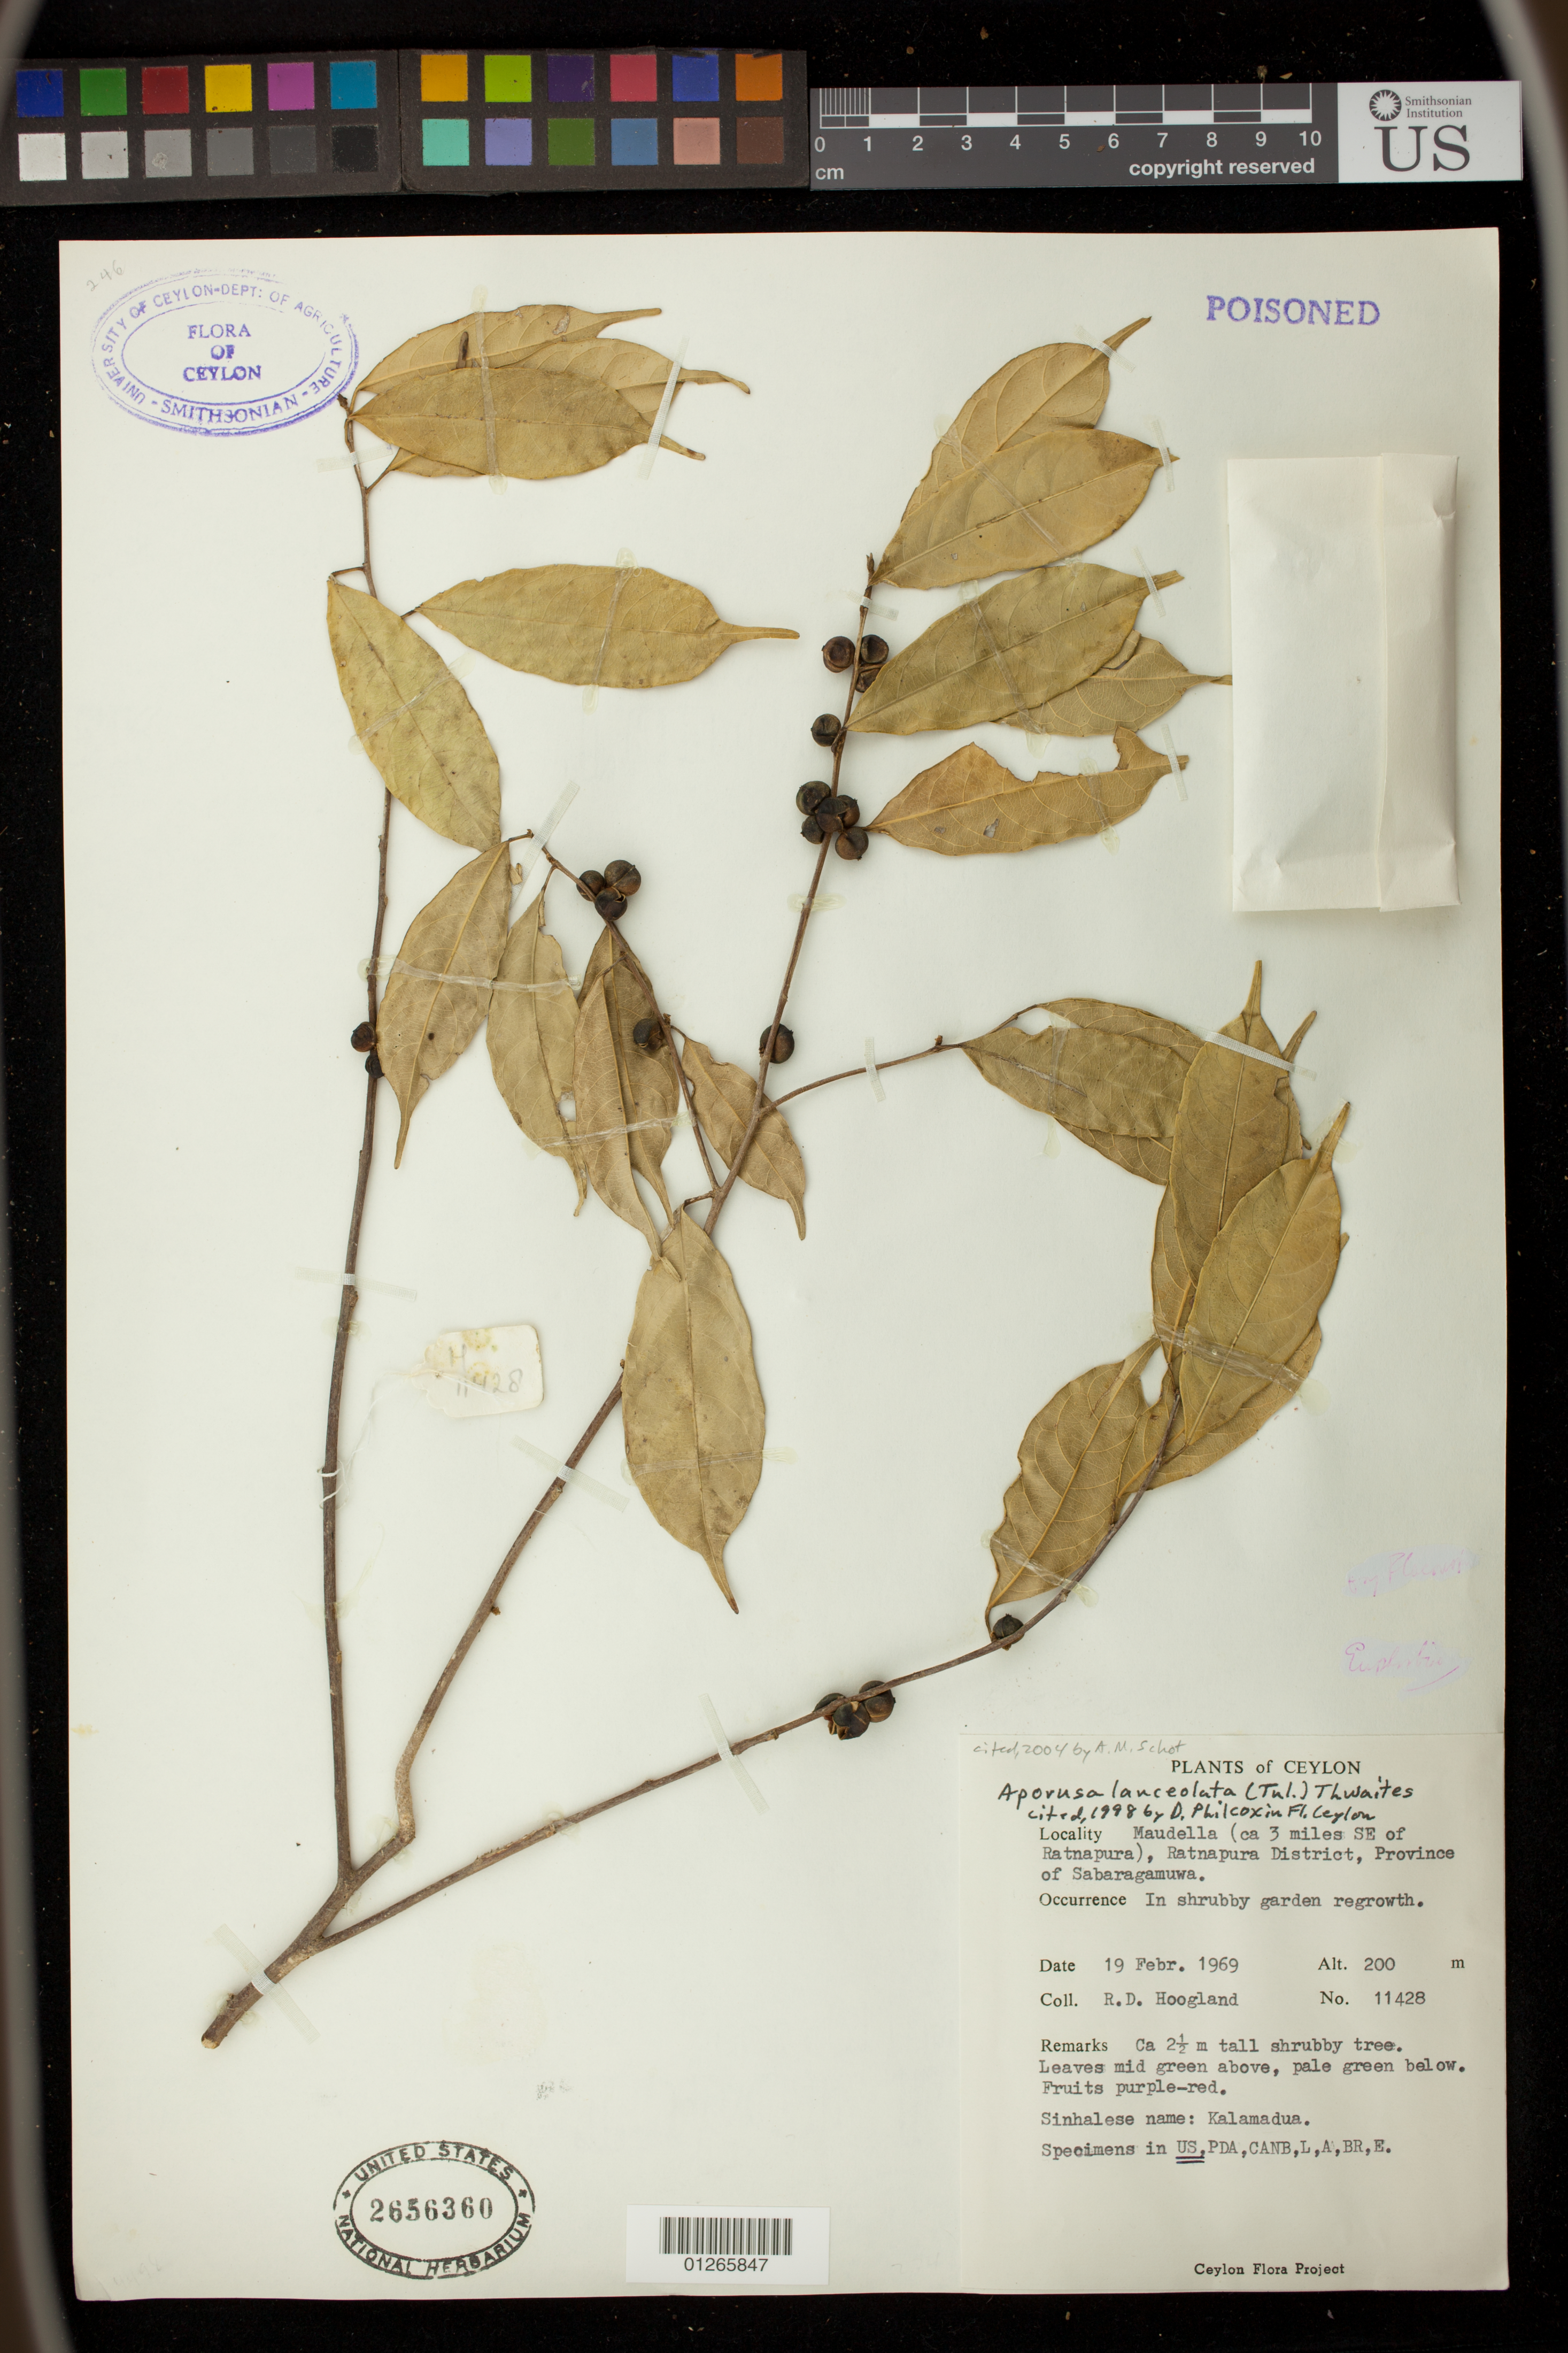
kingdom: Plantae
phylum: Tracheophyta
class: Magnoliopsida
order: Malpighiales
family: Phyllanthaceae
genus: Aporosa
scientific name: Aporosa lanceolata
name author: Müll. Arg.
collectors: R. D. Hoogland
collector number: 11428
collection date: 1969-02-19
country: Sri Lanka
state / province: Sabaragamuwa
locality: Maudella (ca 3 miles SE of Ratnapura), Ratnapura District, Province of Sabaragamuwa.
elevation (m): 200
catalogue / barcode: US 2656360